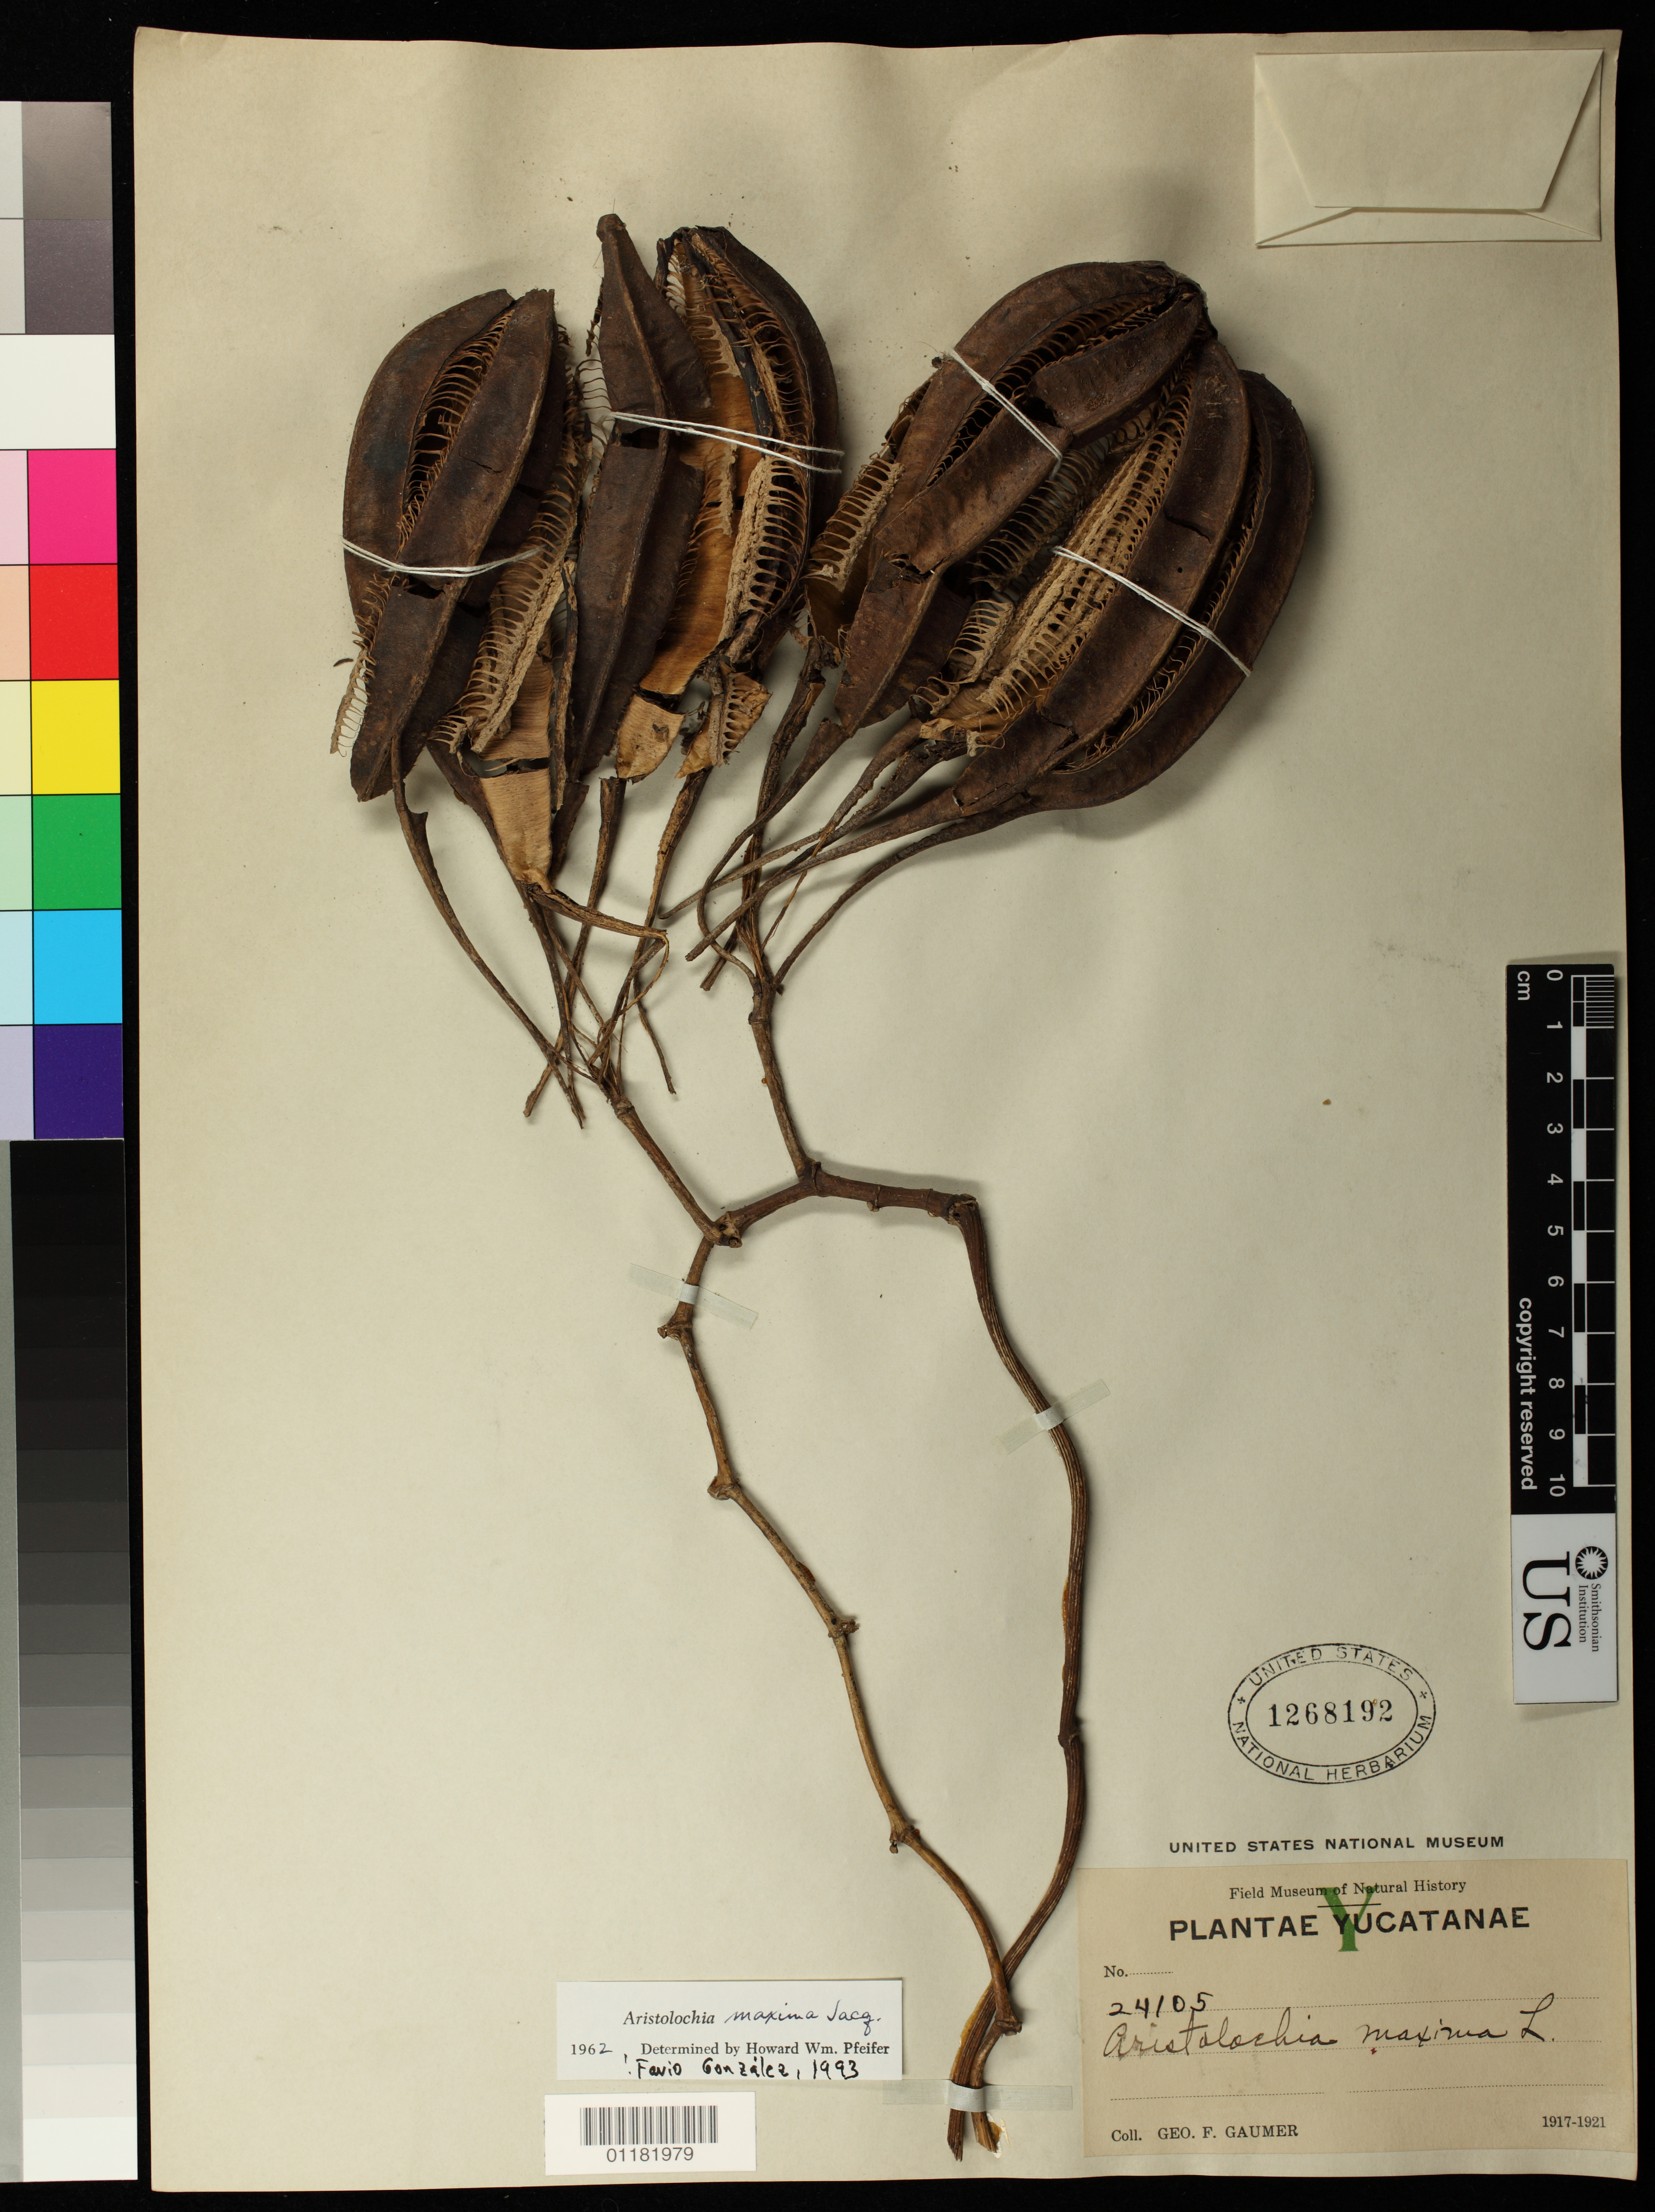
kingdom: Plantae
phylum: Tracheophyta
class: Magnoliopsida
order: Piperales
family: Aristolochiaceae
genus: Aristolochia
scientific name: Aristolochia maxima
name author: Jacq.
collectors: G. F. Gaumer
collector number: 24105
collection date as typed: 1917 to -- --- 1921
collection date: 1917/1921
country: Mexico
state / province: Yucatán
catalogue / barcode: US 1268192